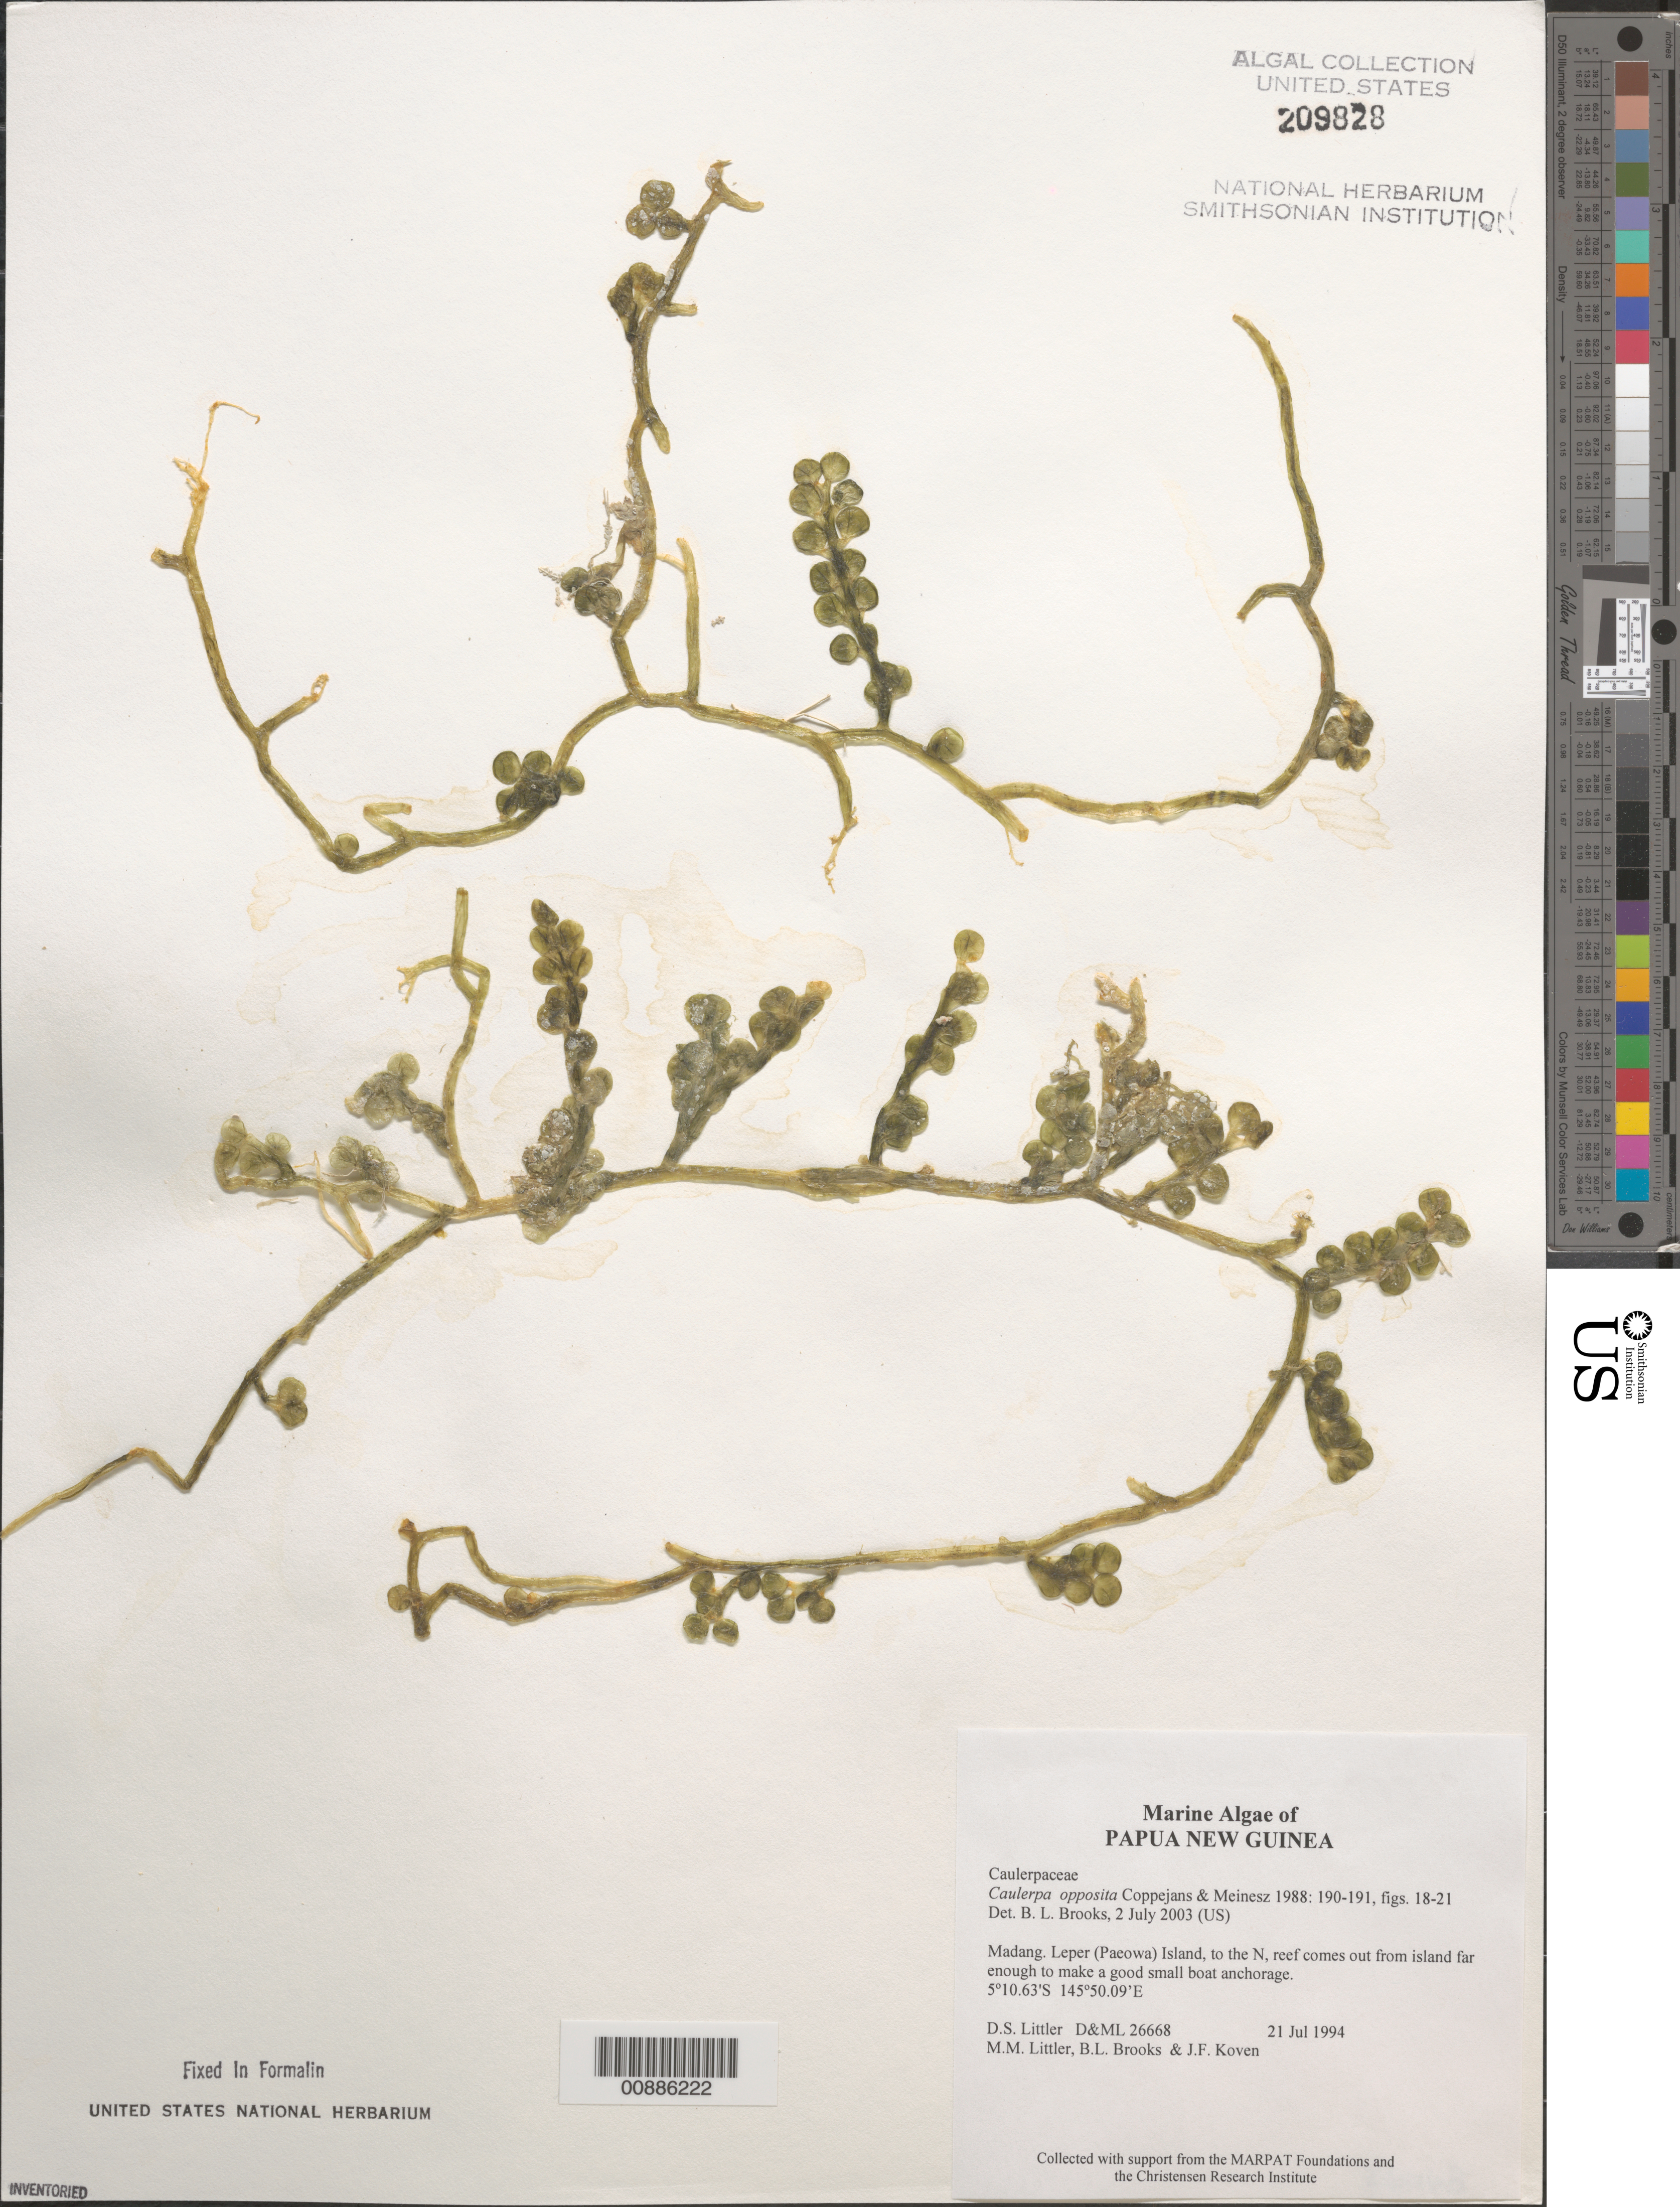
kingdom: Plantae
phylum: Chlorophyta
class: Ulvophyceae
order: Bryopsidales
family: Caulerpaceae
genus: Caulerpa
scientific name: Caulerpa opposita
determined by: Brooks, B. L., (BOT), Smithsonian Institution - National Museum of Natural History (UNITED STATES)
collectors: D. S. Littler, M. M. Littler, B. Brooks & J. Koven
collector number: D&ML 26668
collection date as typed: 21 Jul 1994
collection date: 1994-07-21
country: Papua New Guinea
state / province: Madang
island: Leper [Paeowa]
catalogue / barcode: US 209828